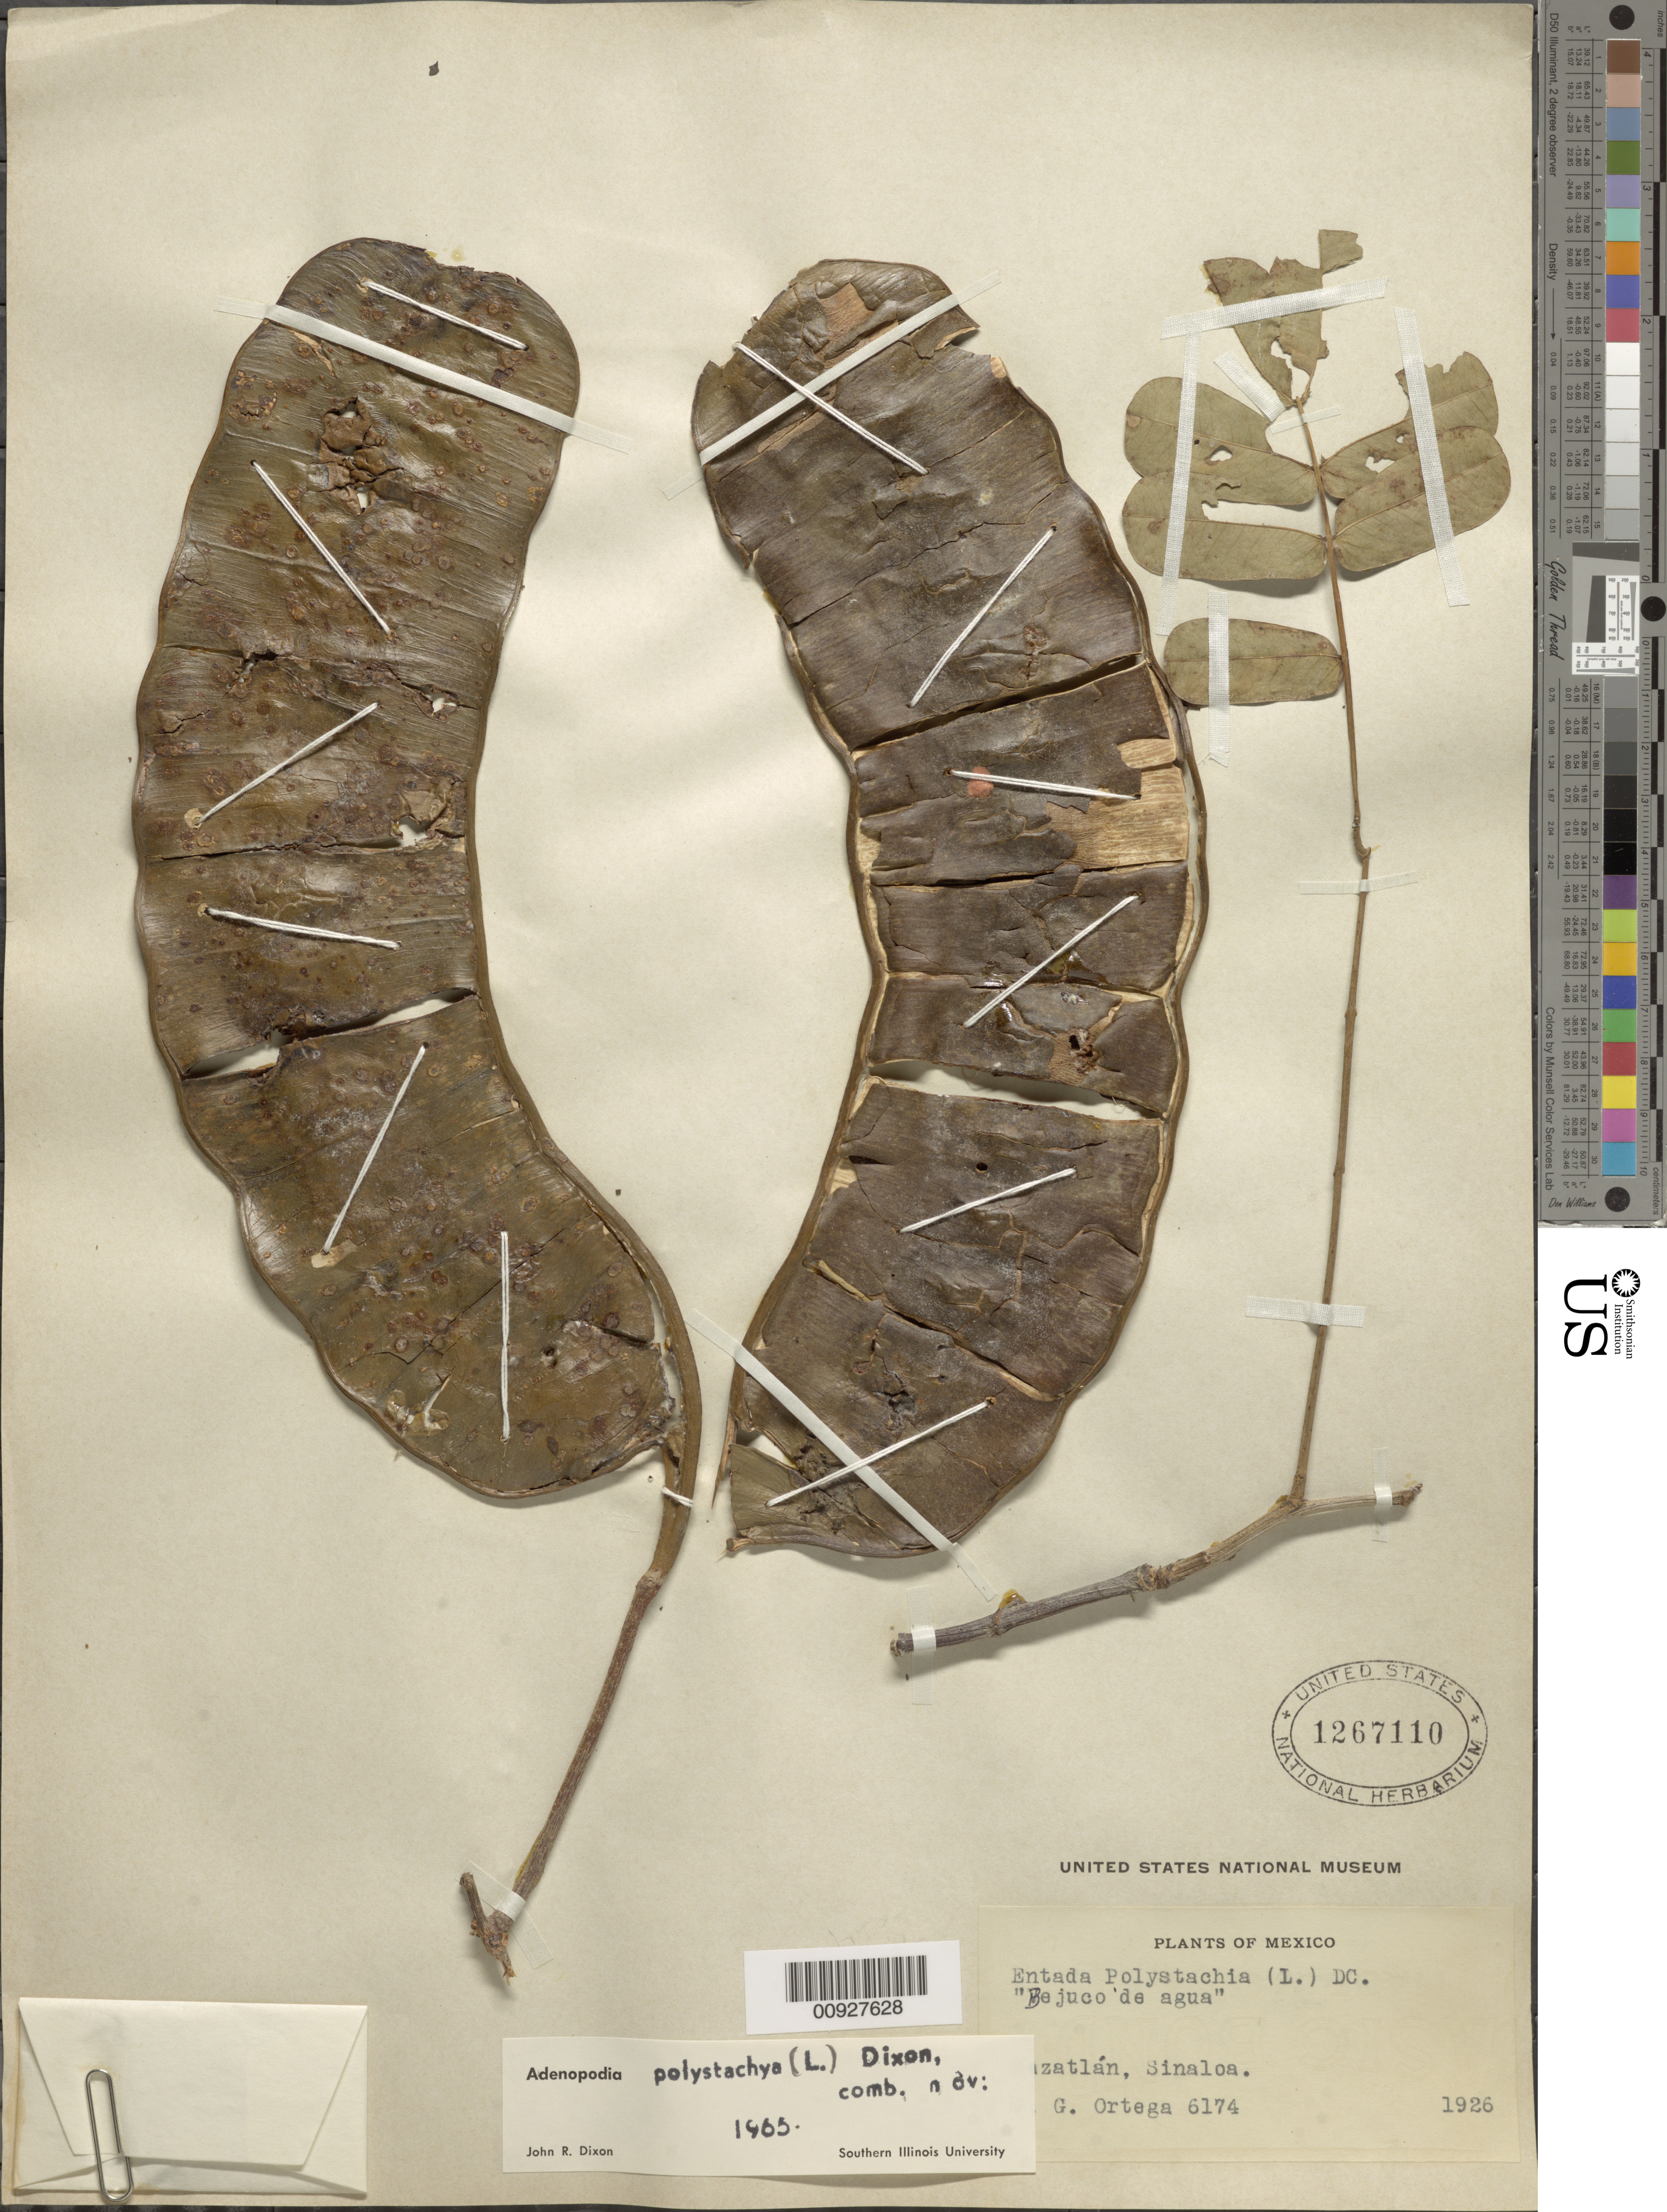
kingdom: Plantae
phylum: Tracheophyta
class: Magnoliopsida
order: Fabales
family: Fabaceae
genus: Entada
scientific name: Entada polystachya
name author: (L.) DC.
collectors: J. Ortega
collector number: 6174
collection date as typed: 1926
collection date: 1926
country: Mexico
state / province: Sinaloa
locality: Mazatlán, Sinaloa.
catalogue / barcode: US 1267110